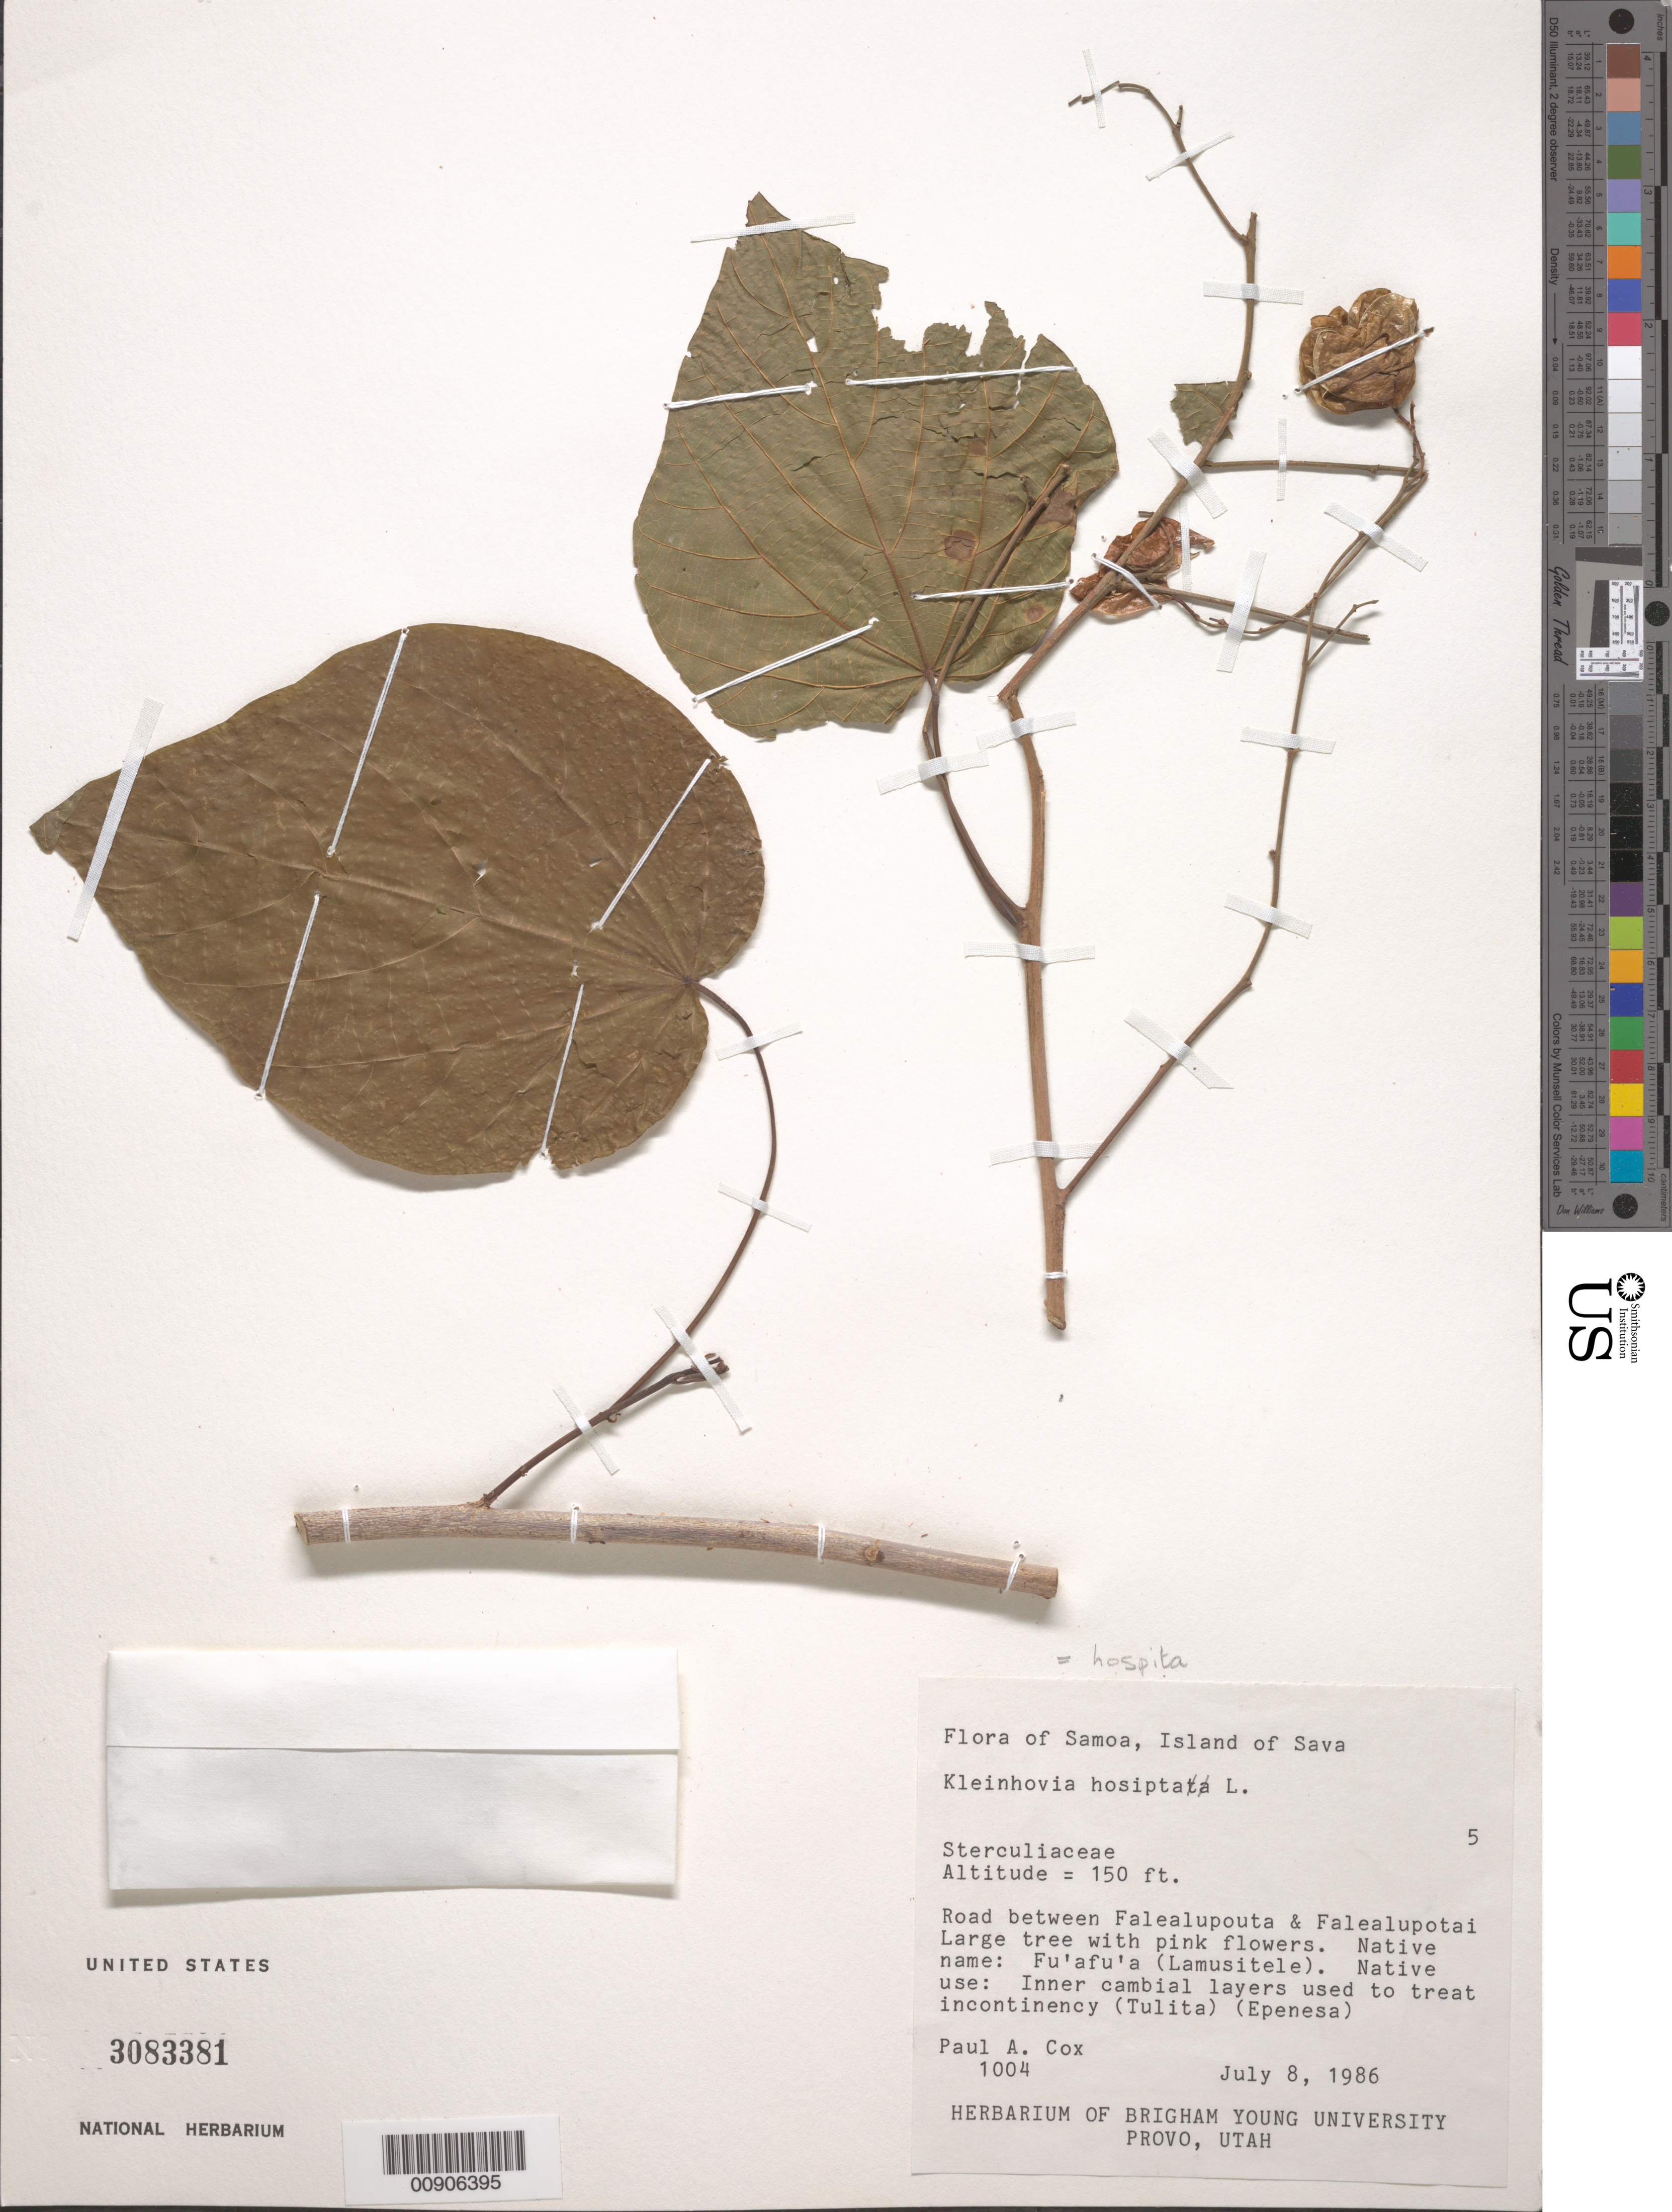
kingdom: Plantae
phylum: Tracheophyta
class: Magnoliopsida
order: Malvales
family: Malvaceae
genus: Kleinhovia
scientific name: Kleinhovia hospita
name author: L.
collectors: P. Cox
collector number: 1004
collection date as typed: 08 Jan 1986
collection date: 1986-01-08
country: Samoa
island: Savai'i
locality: Road between Falealupouta & Falealupotai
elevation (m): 46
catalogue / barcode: US 3083381